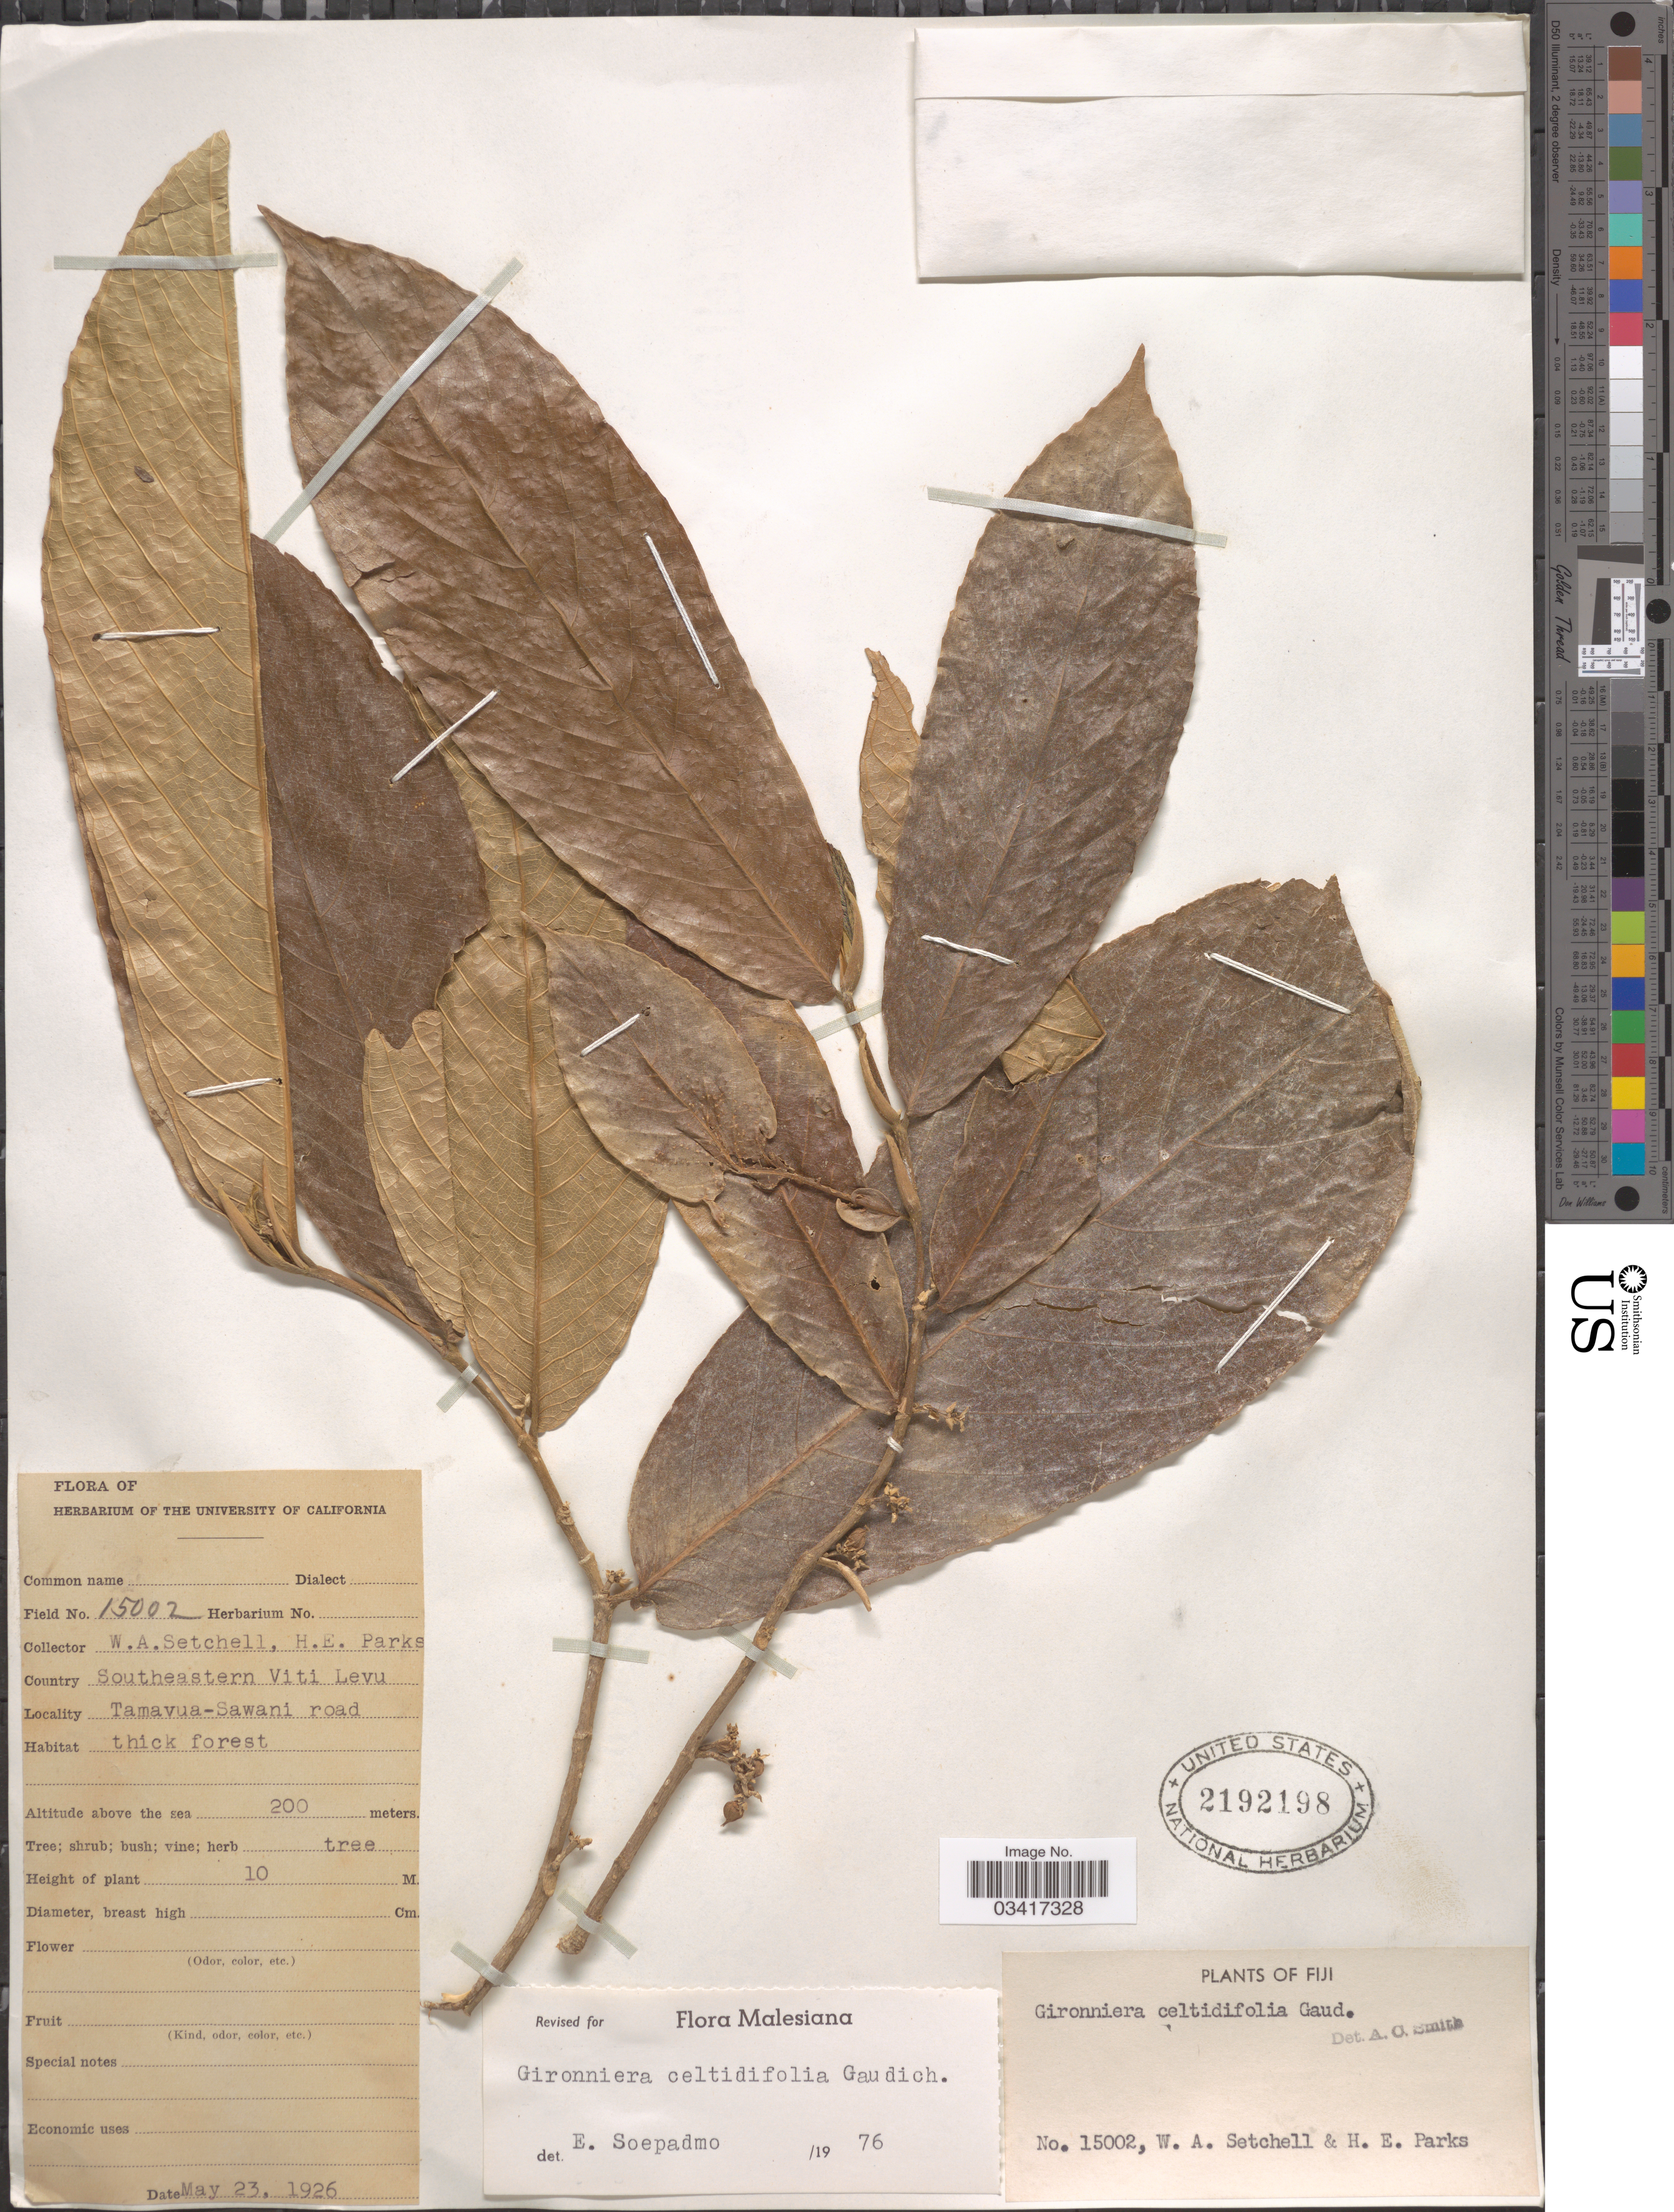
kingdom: Plantae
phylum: Tracheophyta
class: Magnoliopsida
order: Rosales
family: Cannabaceae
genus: Gironniera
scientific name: Gironniera celtidifolia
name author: Gaudich.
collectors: W. Setchell & H. E. Parks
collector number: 15002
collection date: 1926-05-23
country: Fiji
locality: Country Southeastern Viti Levu. Tamavua-Sawani road.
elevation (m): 200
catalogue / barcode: US 2192198